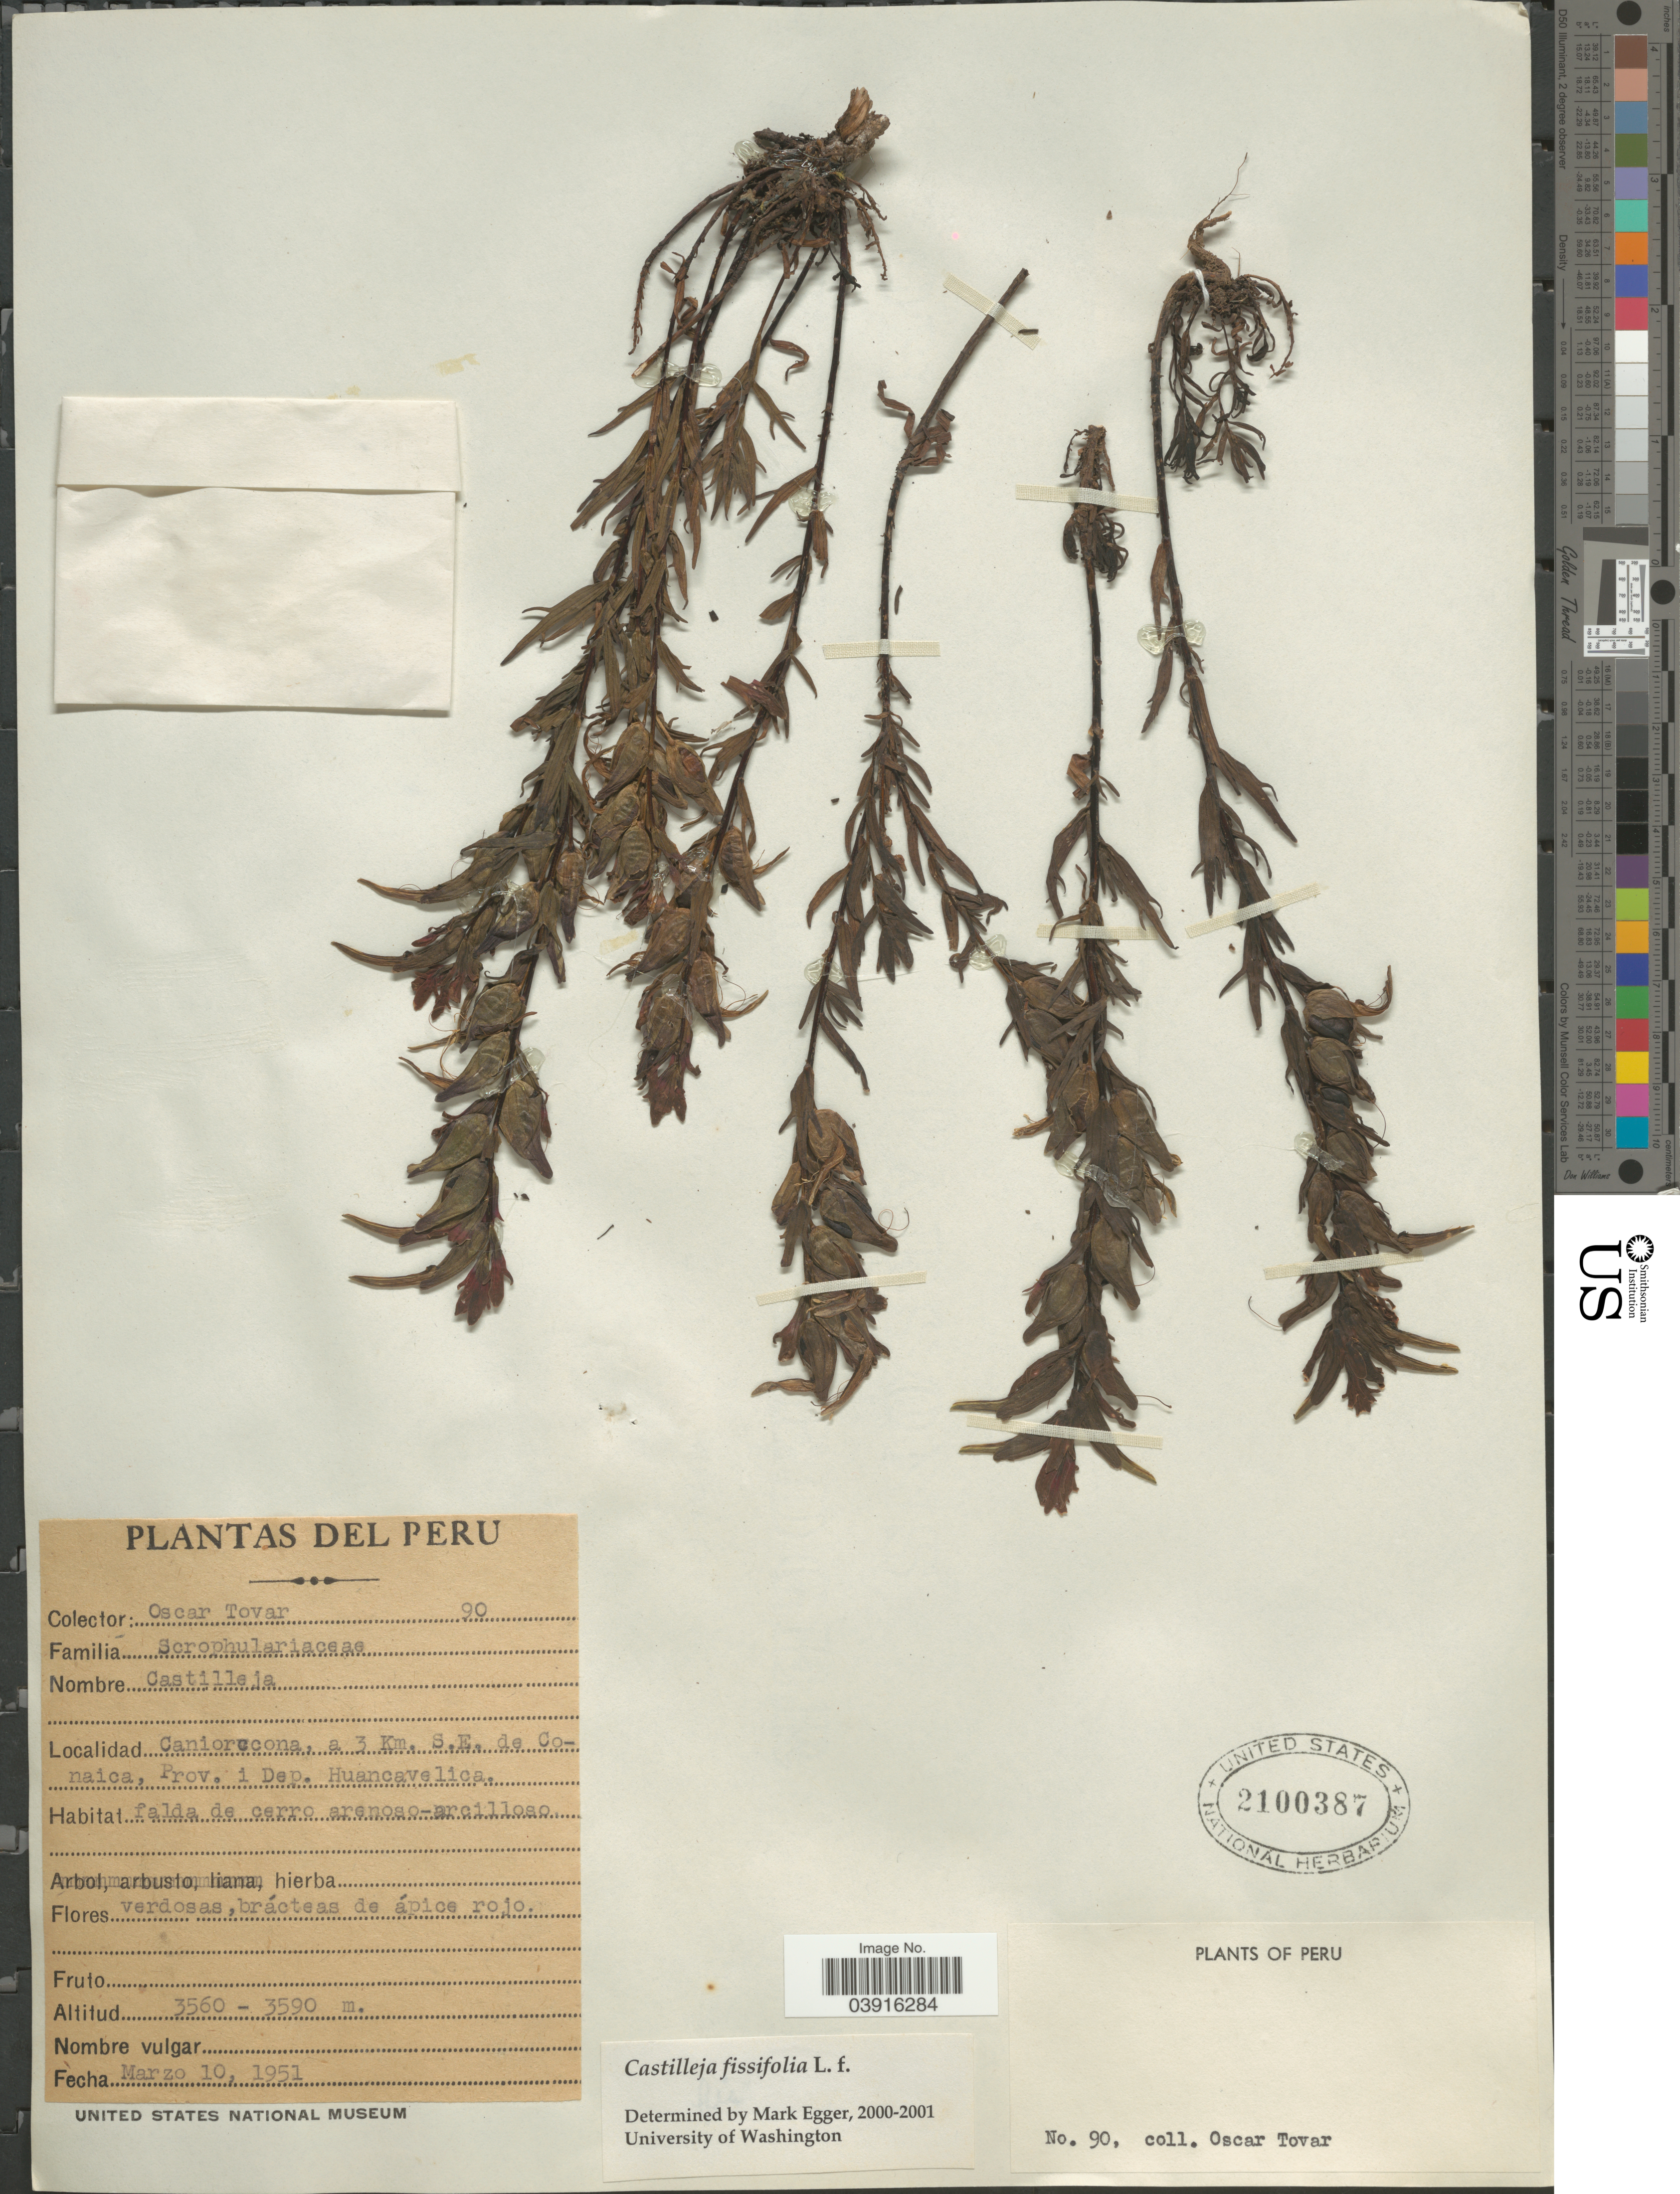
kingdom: Plantae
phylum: Tracheophyta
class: Magnoliopsida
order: Lamiales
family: Orobanchaceae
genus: Castilleja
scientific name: Castilleja fissifolia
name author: L. f.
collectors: O. Tovar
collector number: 90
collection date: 1951-03-10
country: Peru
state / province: Huancavelica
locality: Caniorccona, a 3 Km. S.E. de Conaica, Prov. i Dep. Huancavelica.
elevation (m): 3560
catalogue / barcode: US 2100387